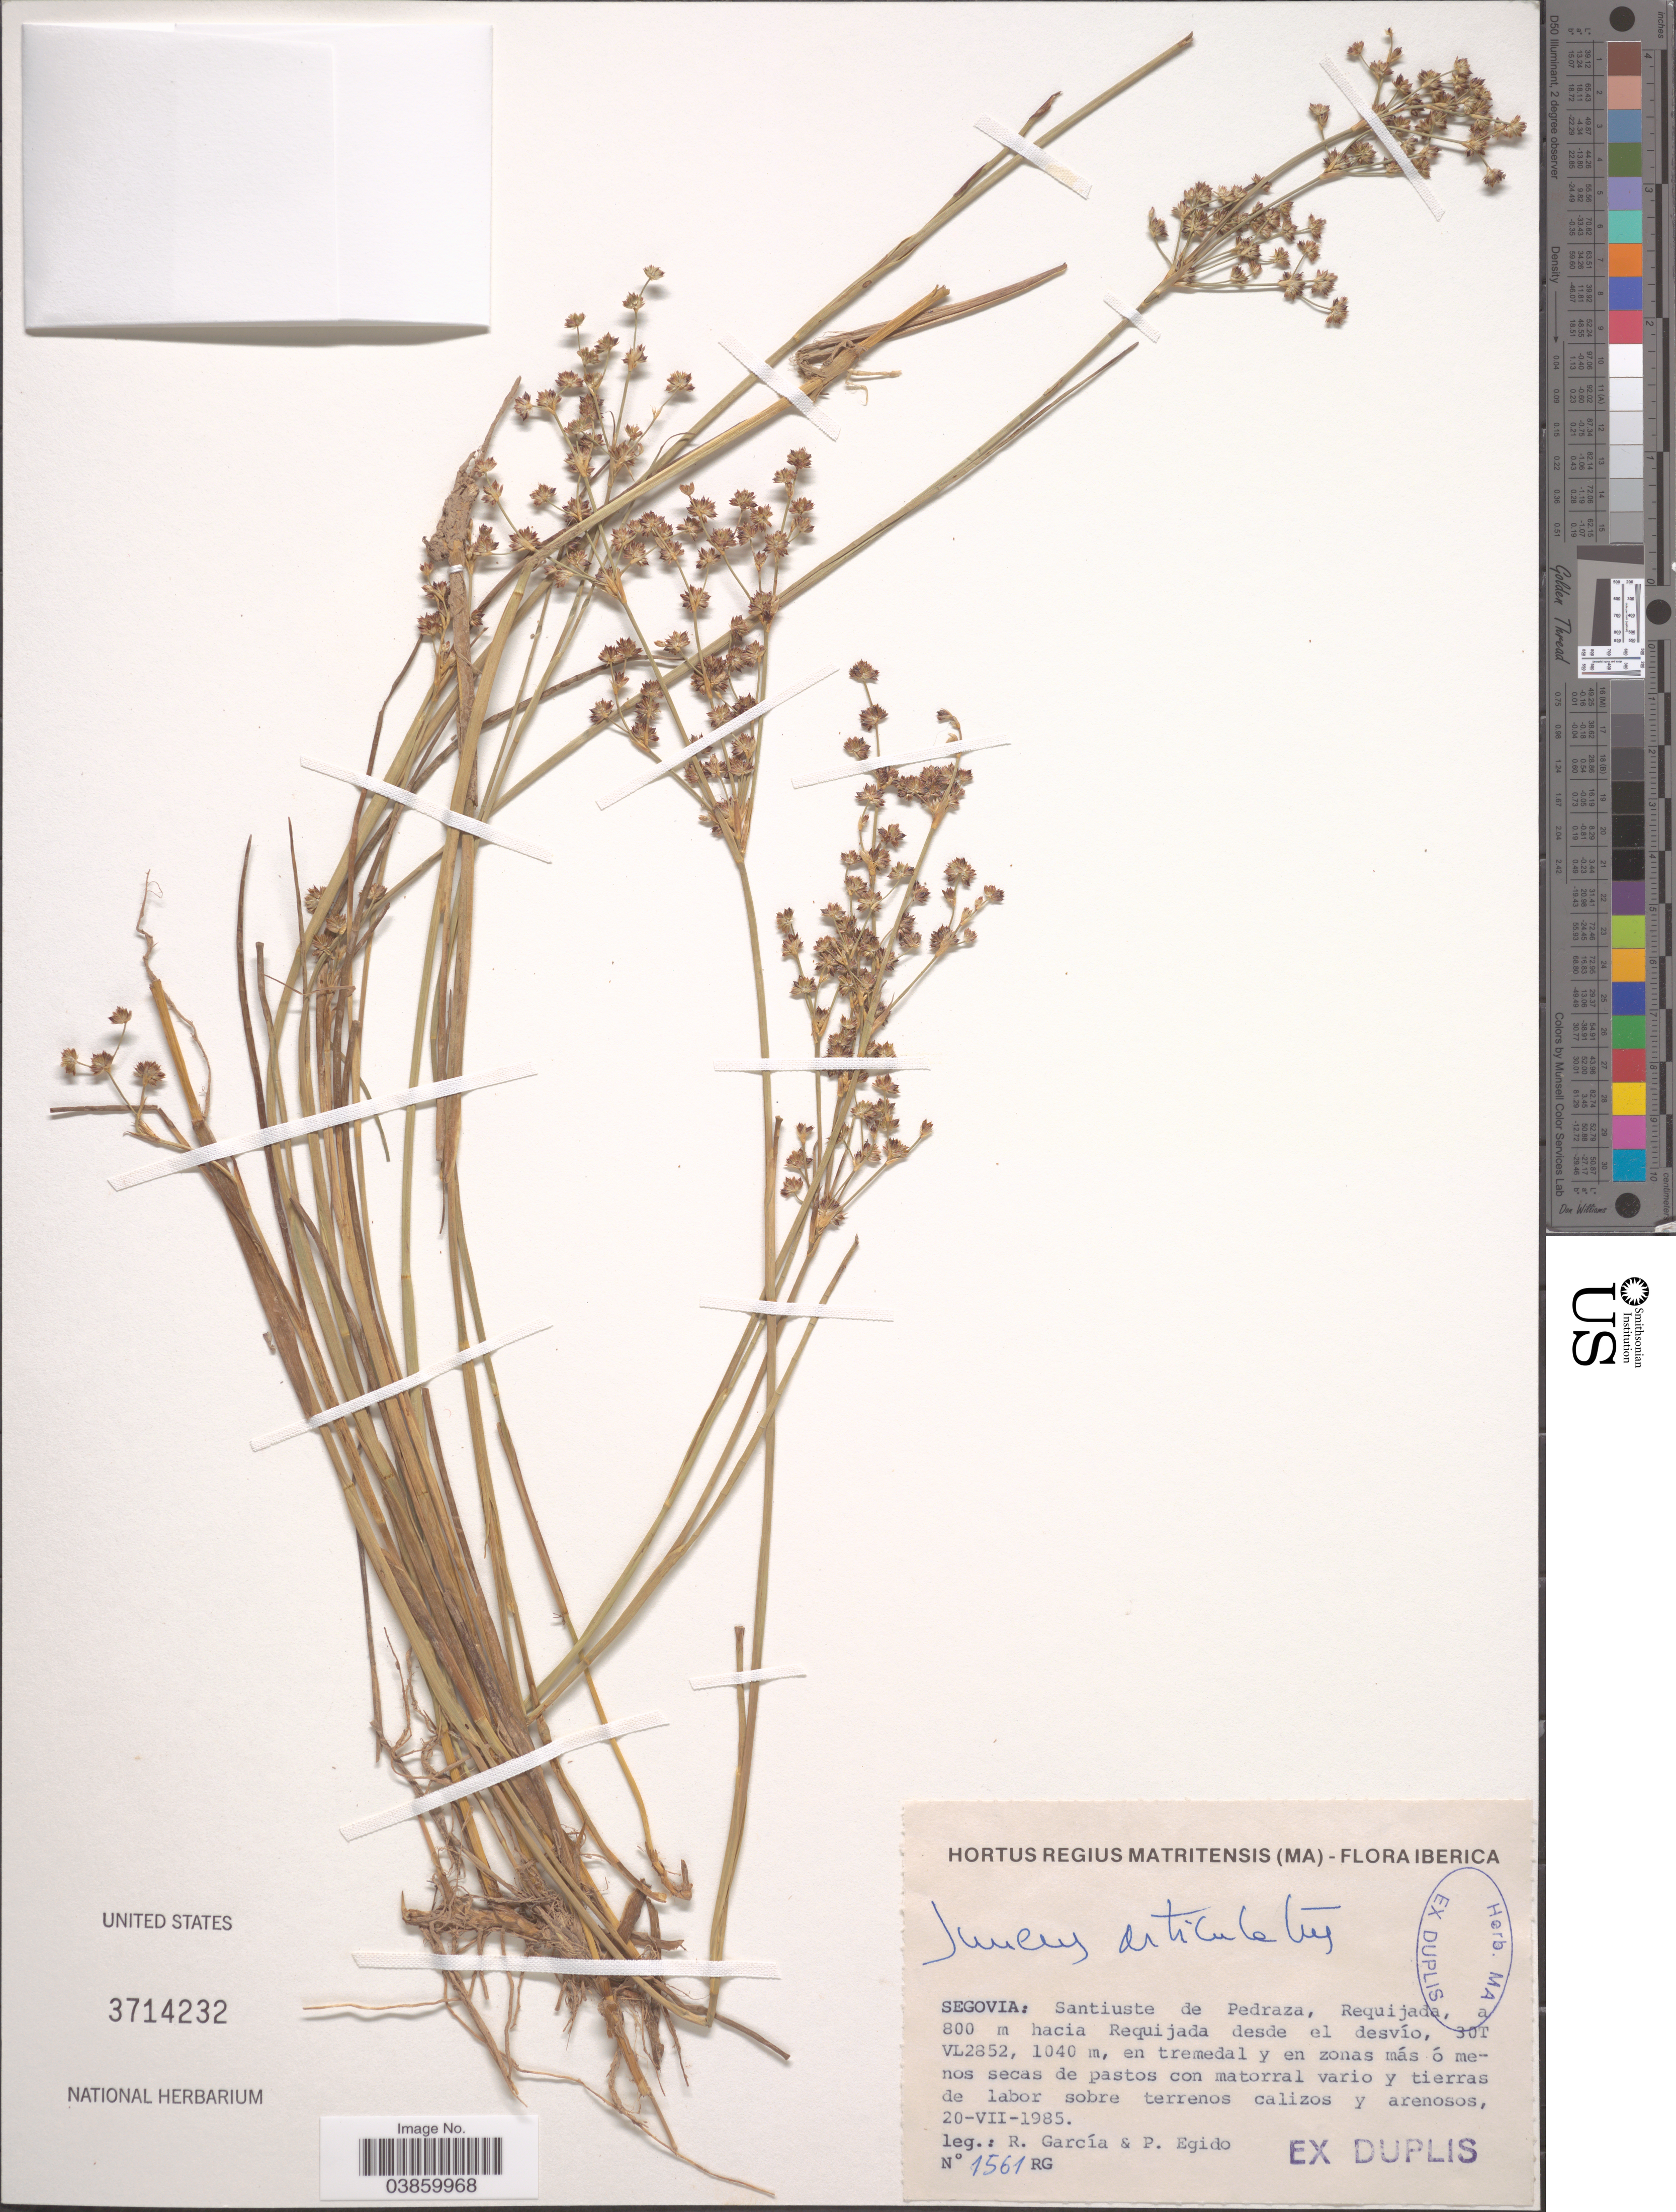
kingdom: Plantae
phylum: Tracheophyta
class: Liliopsida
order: Poales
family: Juncaceae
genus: Juncus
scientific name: Juncus articulatus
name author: L.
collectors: R. García & P. Egido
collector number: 1561RG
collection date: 1985-07-20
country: Spain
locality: Iberica. Segovia: Santiuste de Pedraza, Requijada, hacia Requijada desde el desvío, 30T VL2852, en tremedal y en zonas más ó menos secas de pastos con matorral vario y tierras de labor sobre terrenos calizos y arenosos.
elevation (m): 800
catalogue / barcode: US 3714232